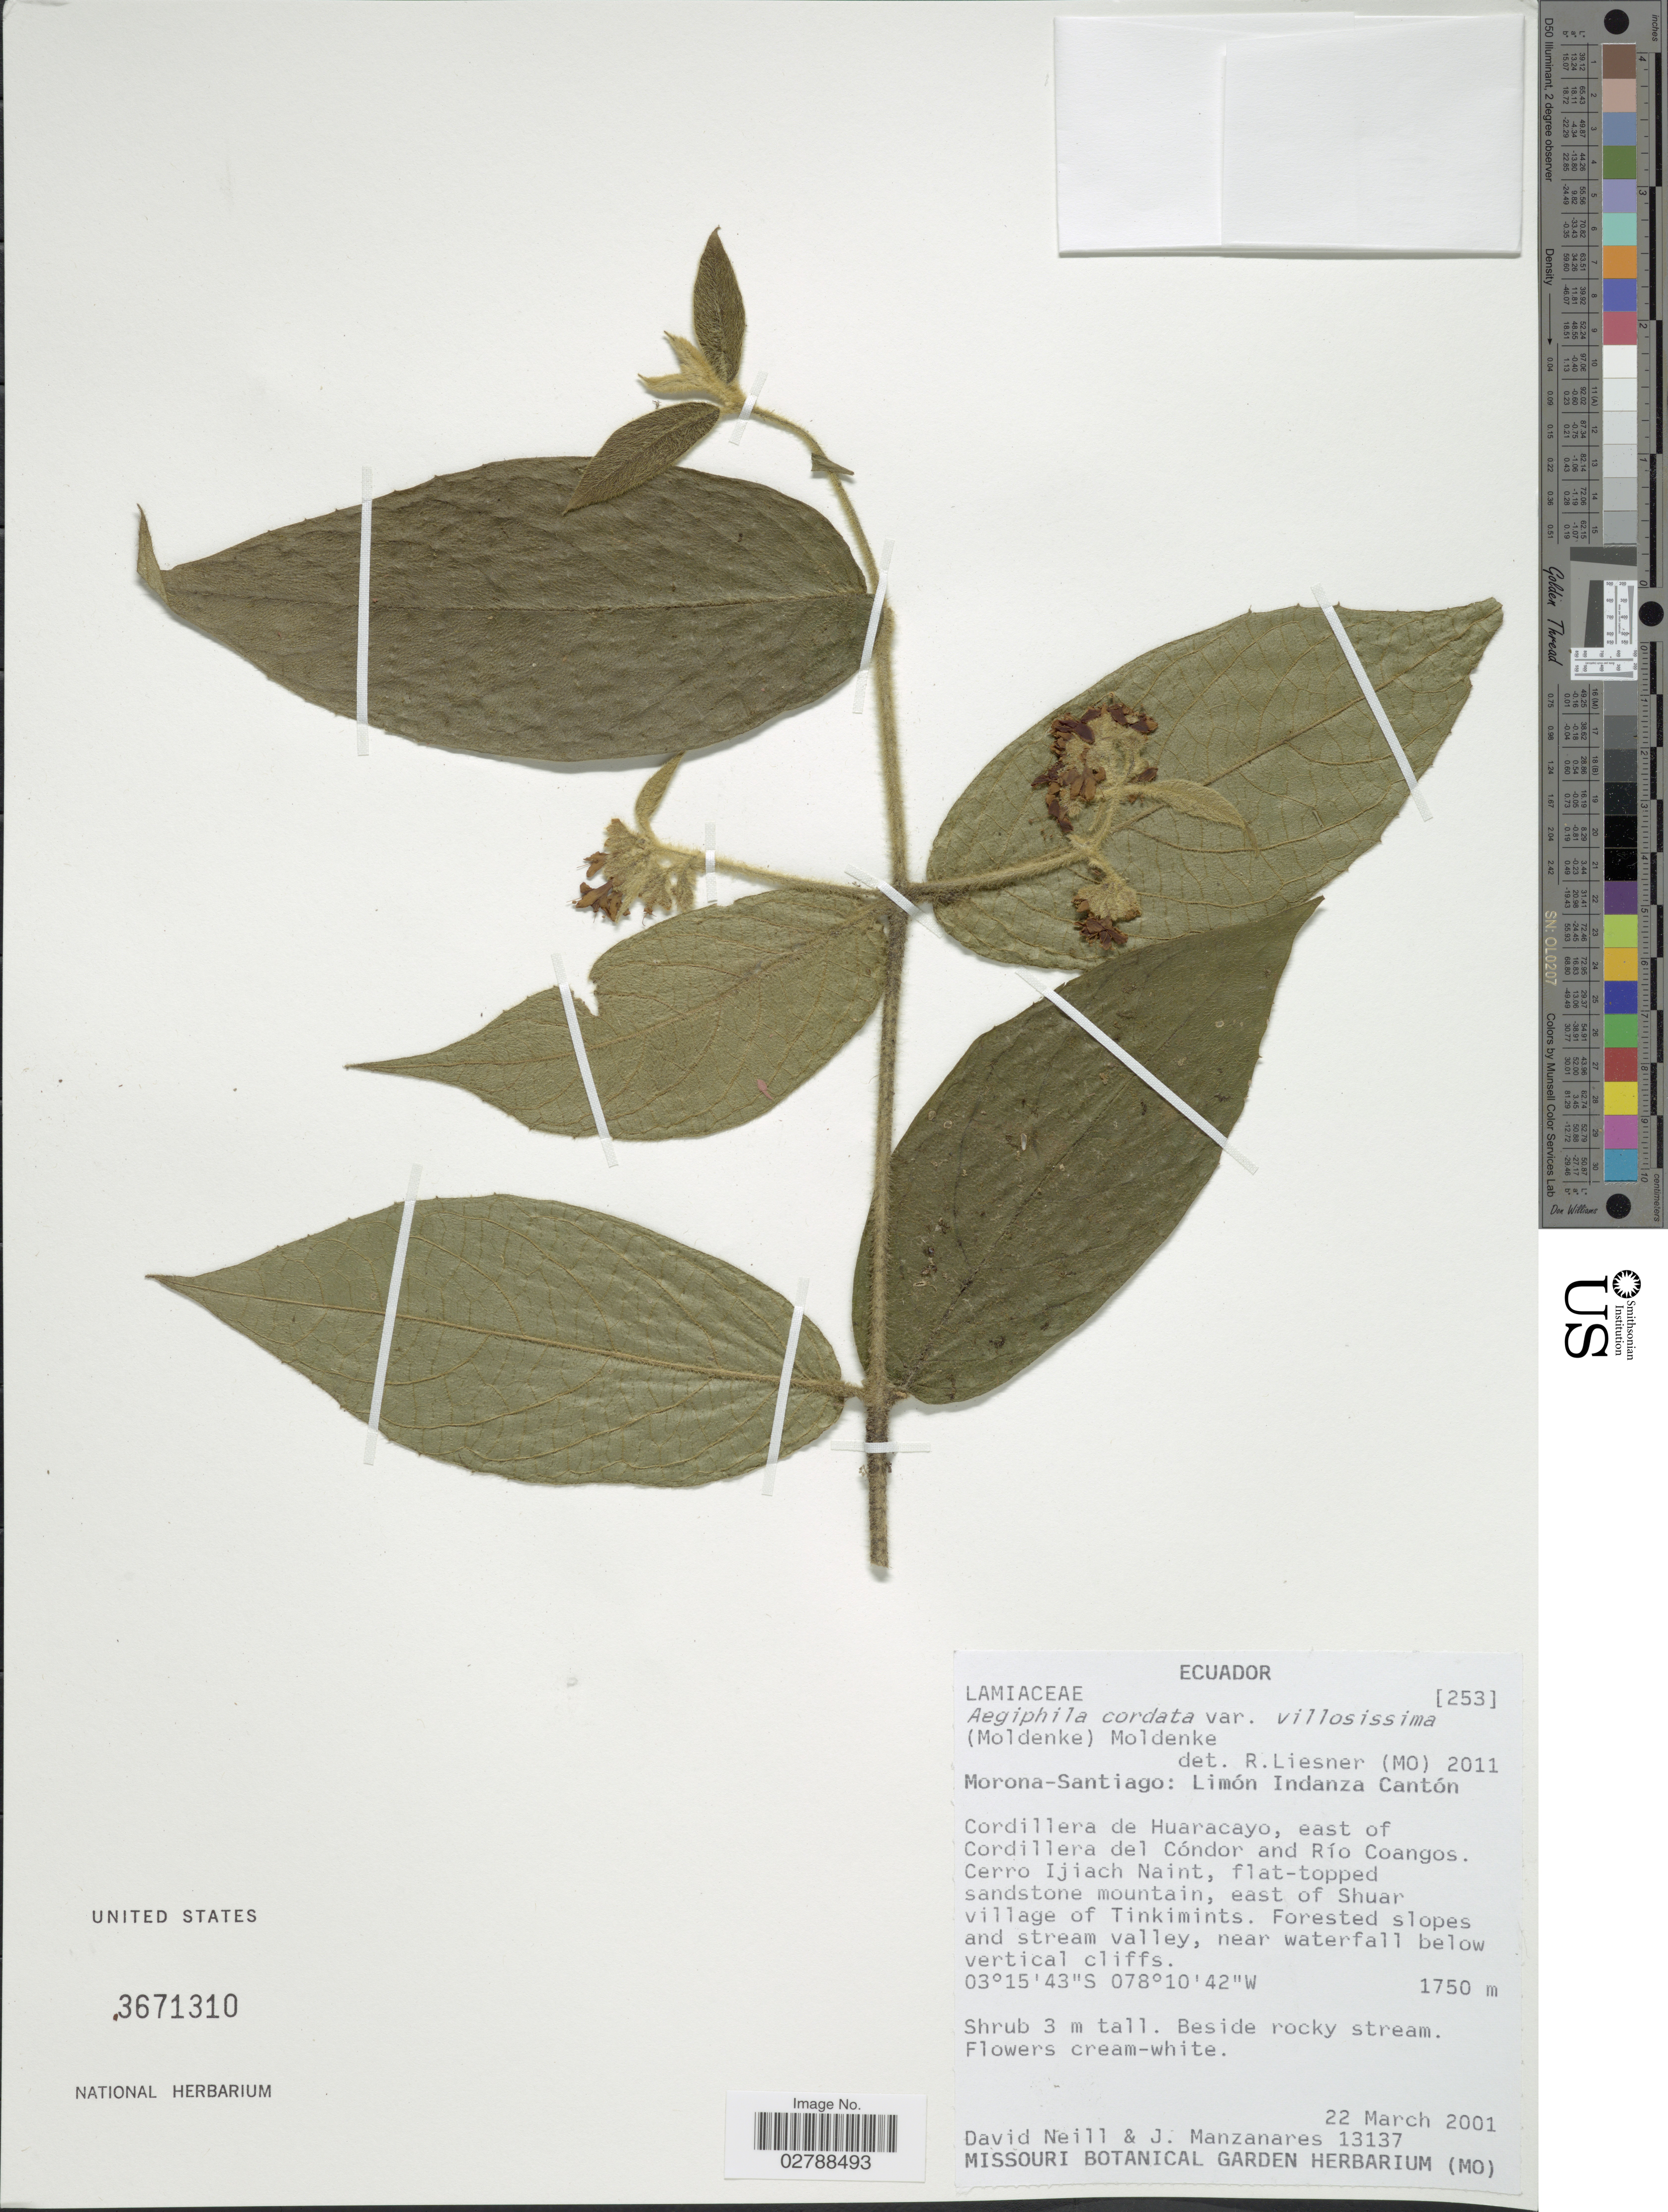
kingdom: Plantae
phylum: Tracheophyta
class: Magnoliopsida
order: Lamiales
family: Lamiaceae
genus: Aegiphila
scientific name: Aegiphila cordata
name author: Poepp. ex Schauer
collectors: D. A. Neill & J. Manzanares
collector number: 13137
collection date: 2001-03-22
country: Ecuador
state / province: Morona-Santiago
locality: Limón Indanza Cantón, Cordillera de Huaracayo, east of Cordillera del Cóndor and Río Coangos. Cerro Ijach Naint, flat-topped sandstone mountain, east of Shuar village of Tinkimints.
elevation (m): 1750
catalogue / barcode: US 3671310